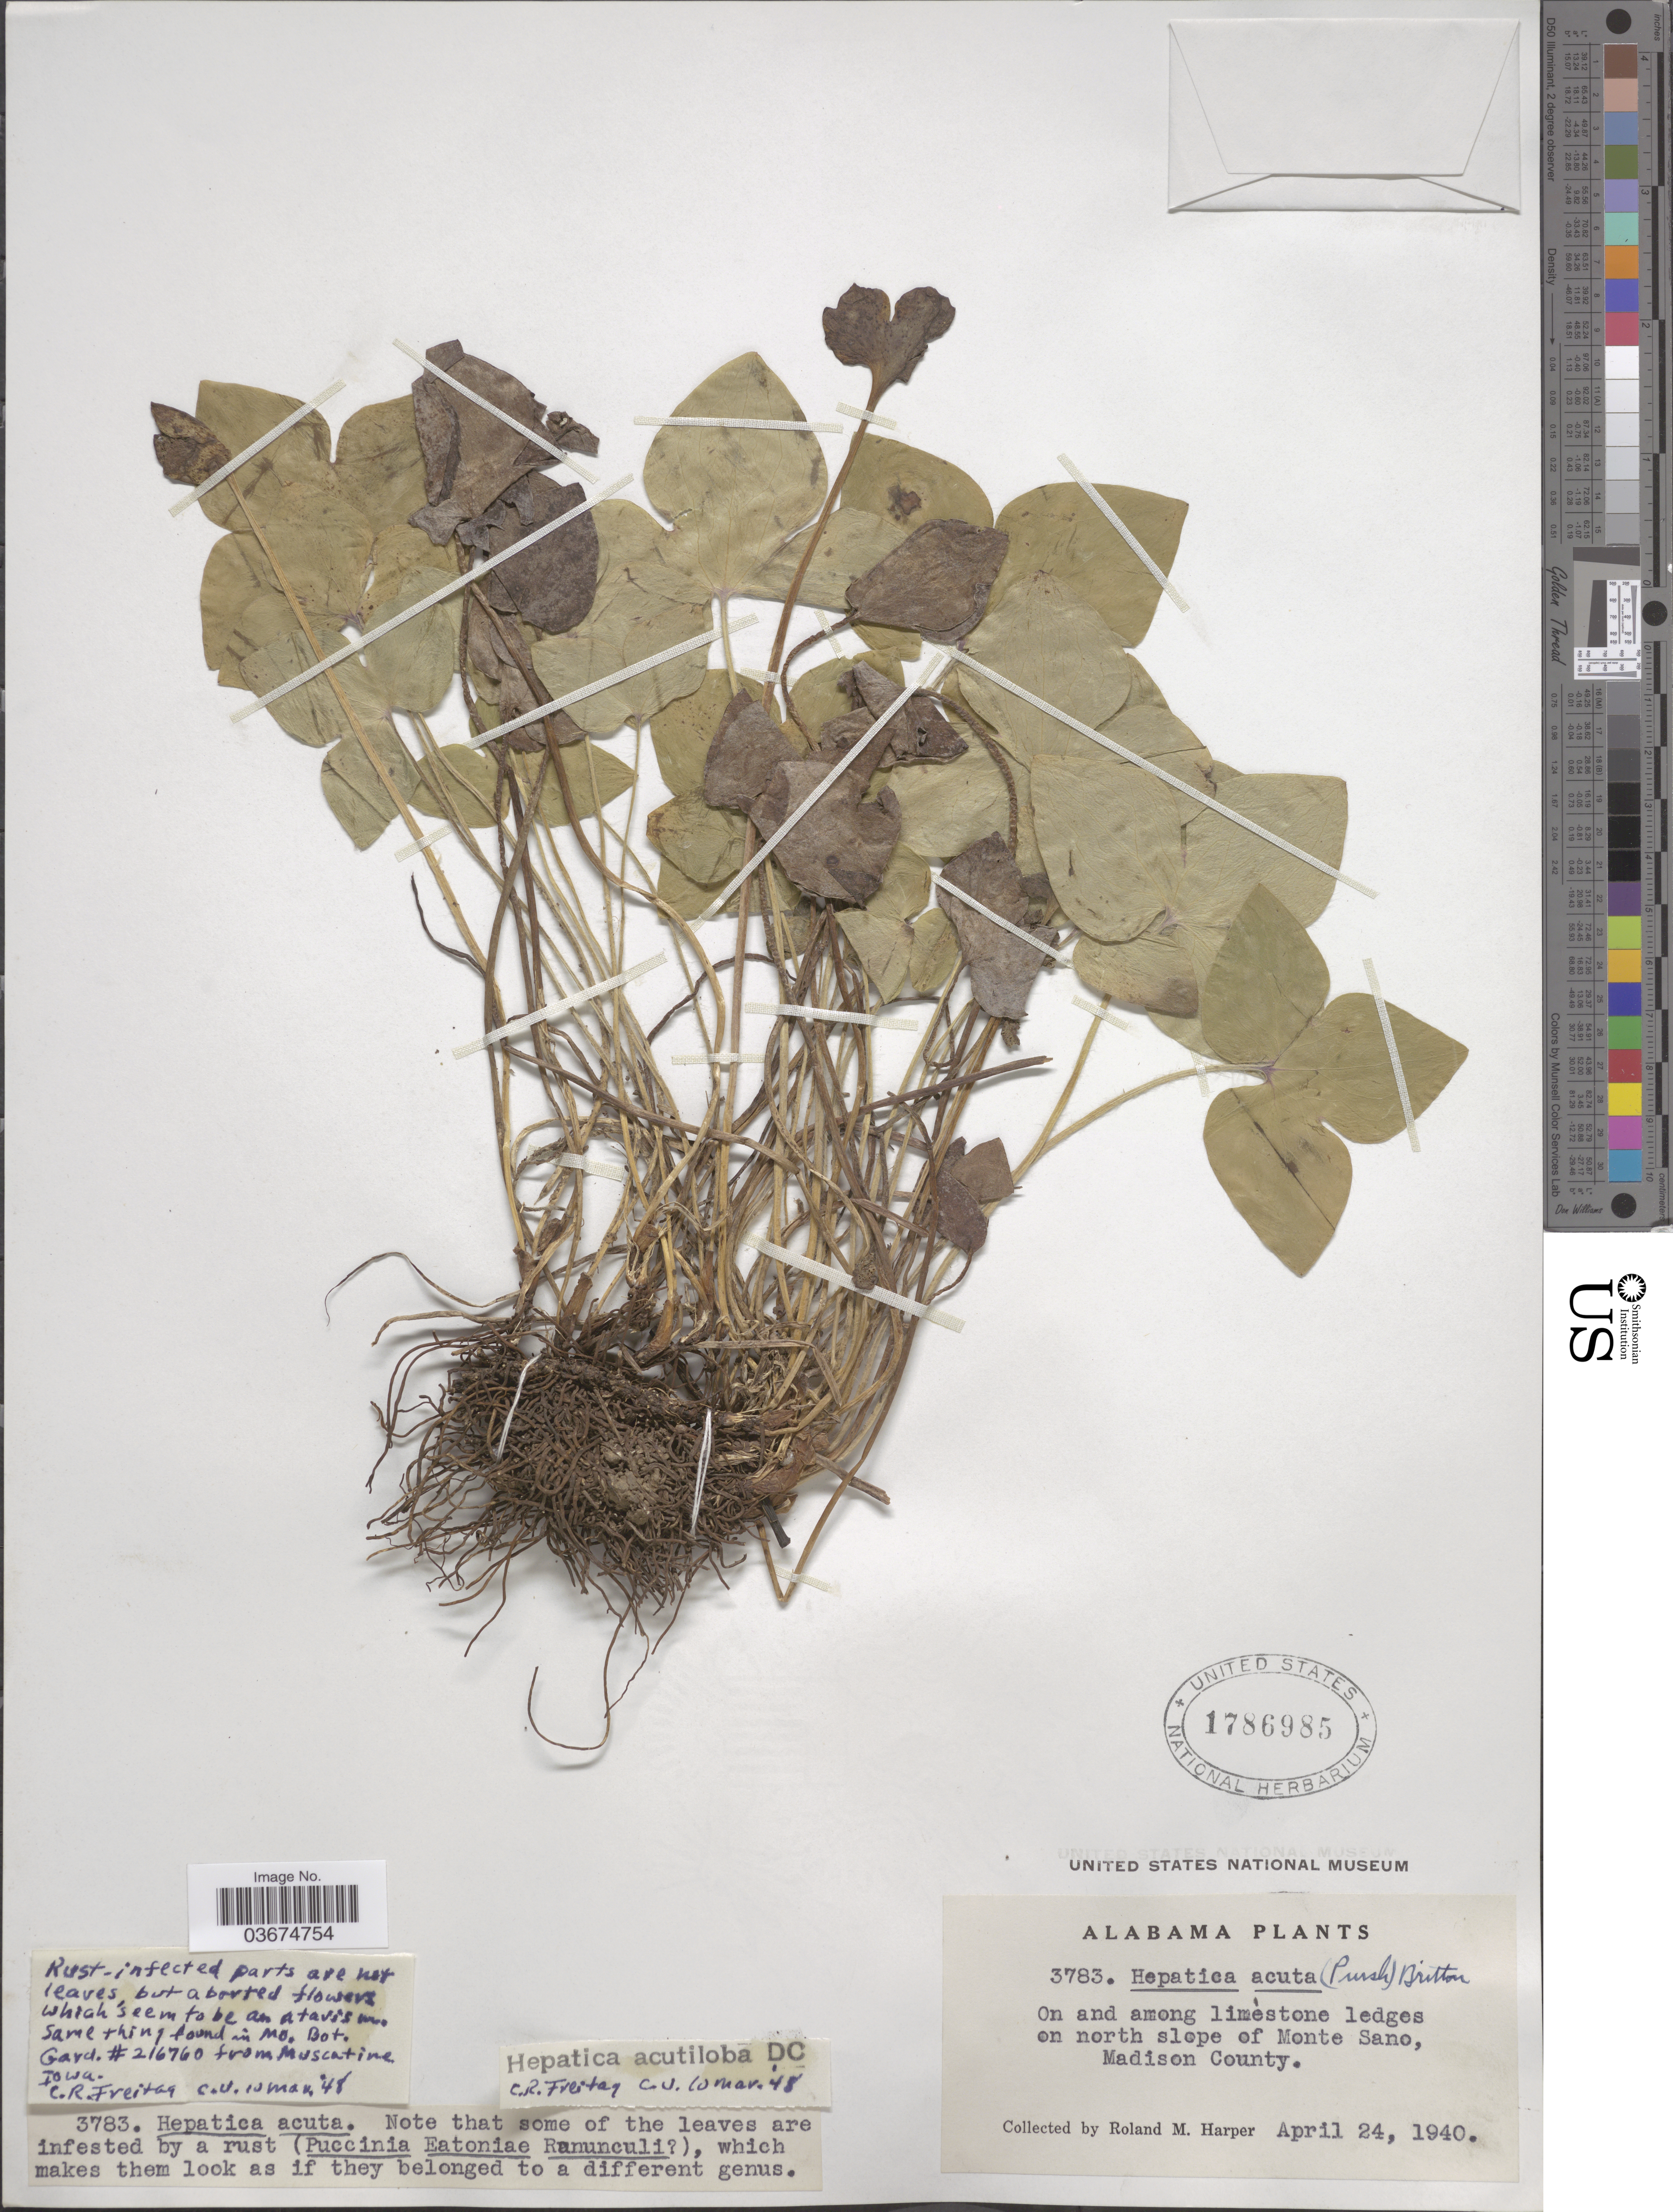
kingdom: Plantae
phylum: Tracheophyta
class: Magnoliopsida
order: Ranunculales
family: Ranunculaceae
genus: Hepatica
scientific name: Hepatica acutiloba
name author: DC.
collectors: R. Harper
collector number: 3783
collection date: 1940-04-24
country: United States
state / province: Alabama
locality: On and among limestone ledges on north slope of Monte Sano, Madison County.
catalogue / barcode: US 1786985